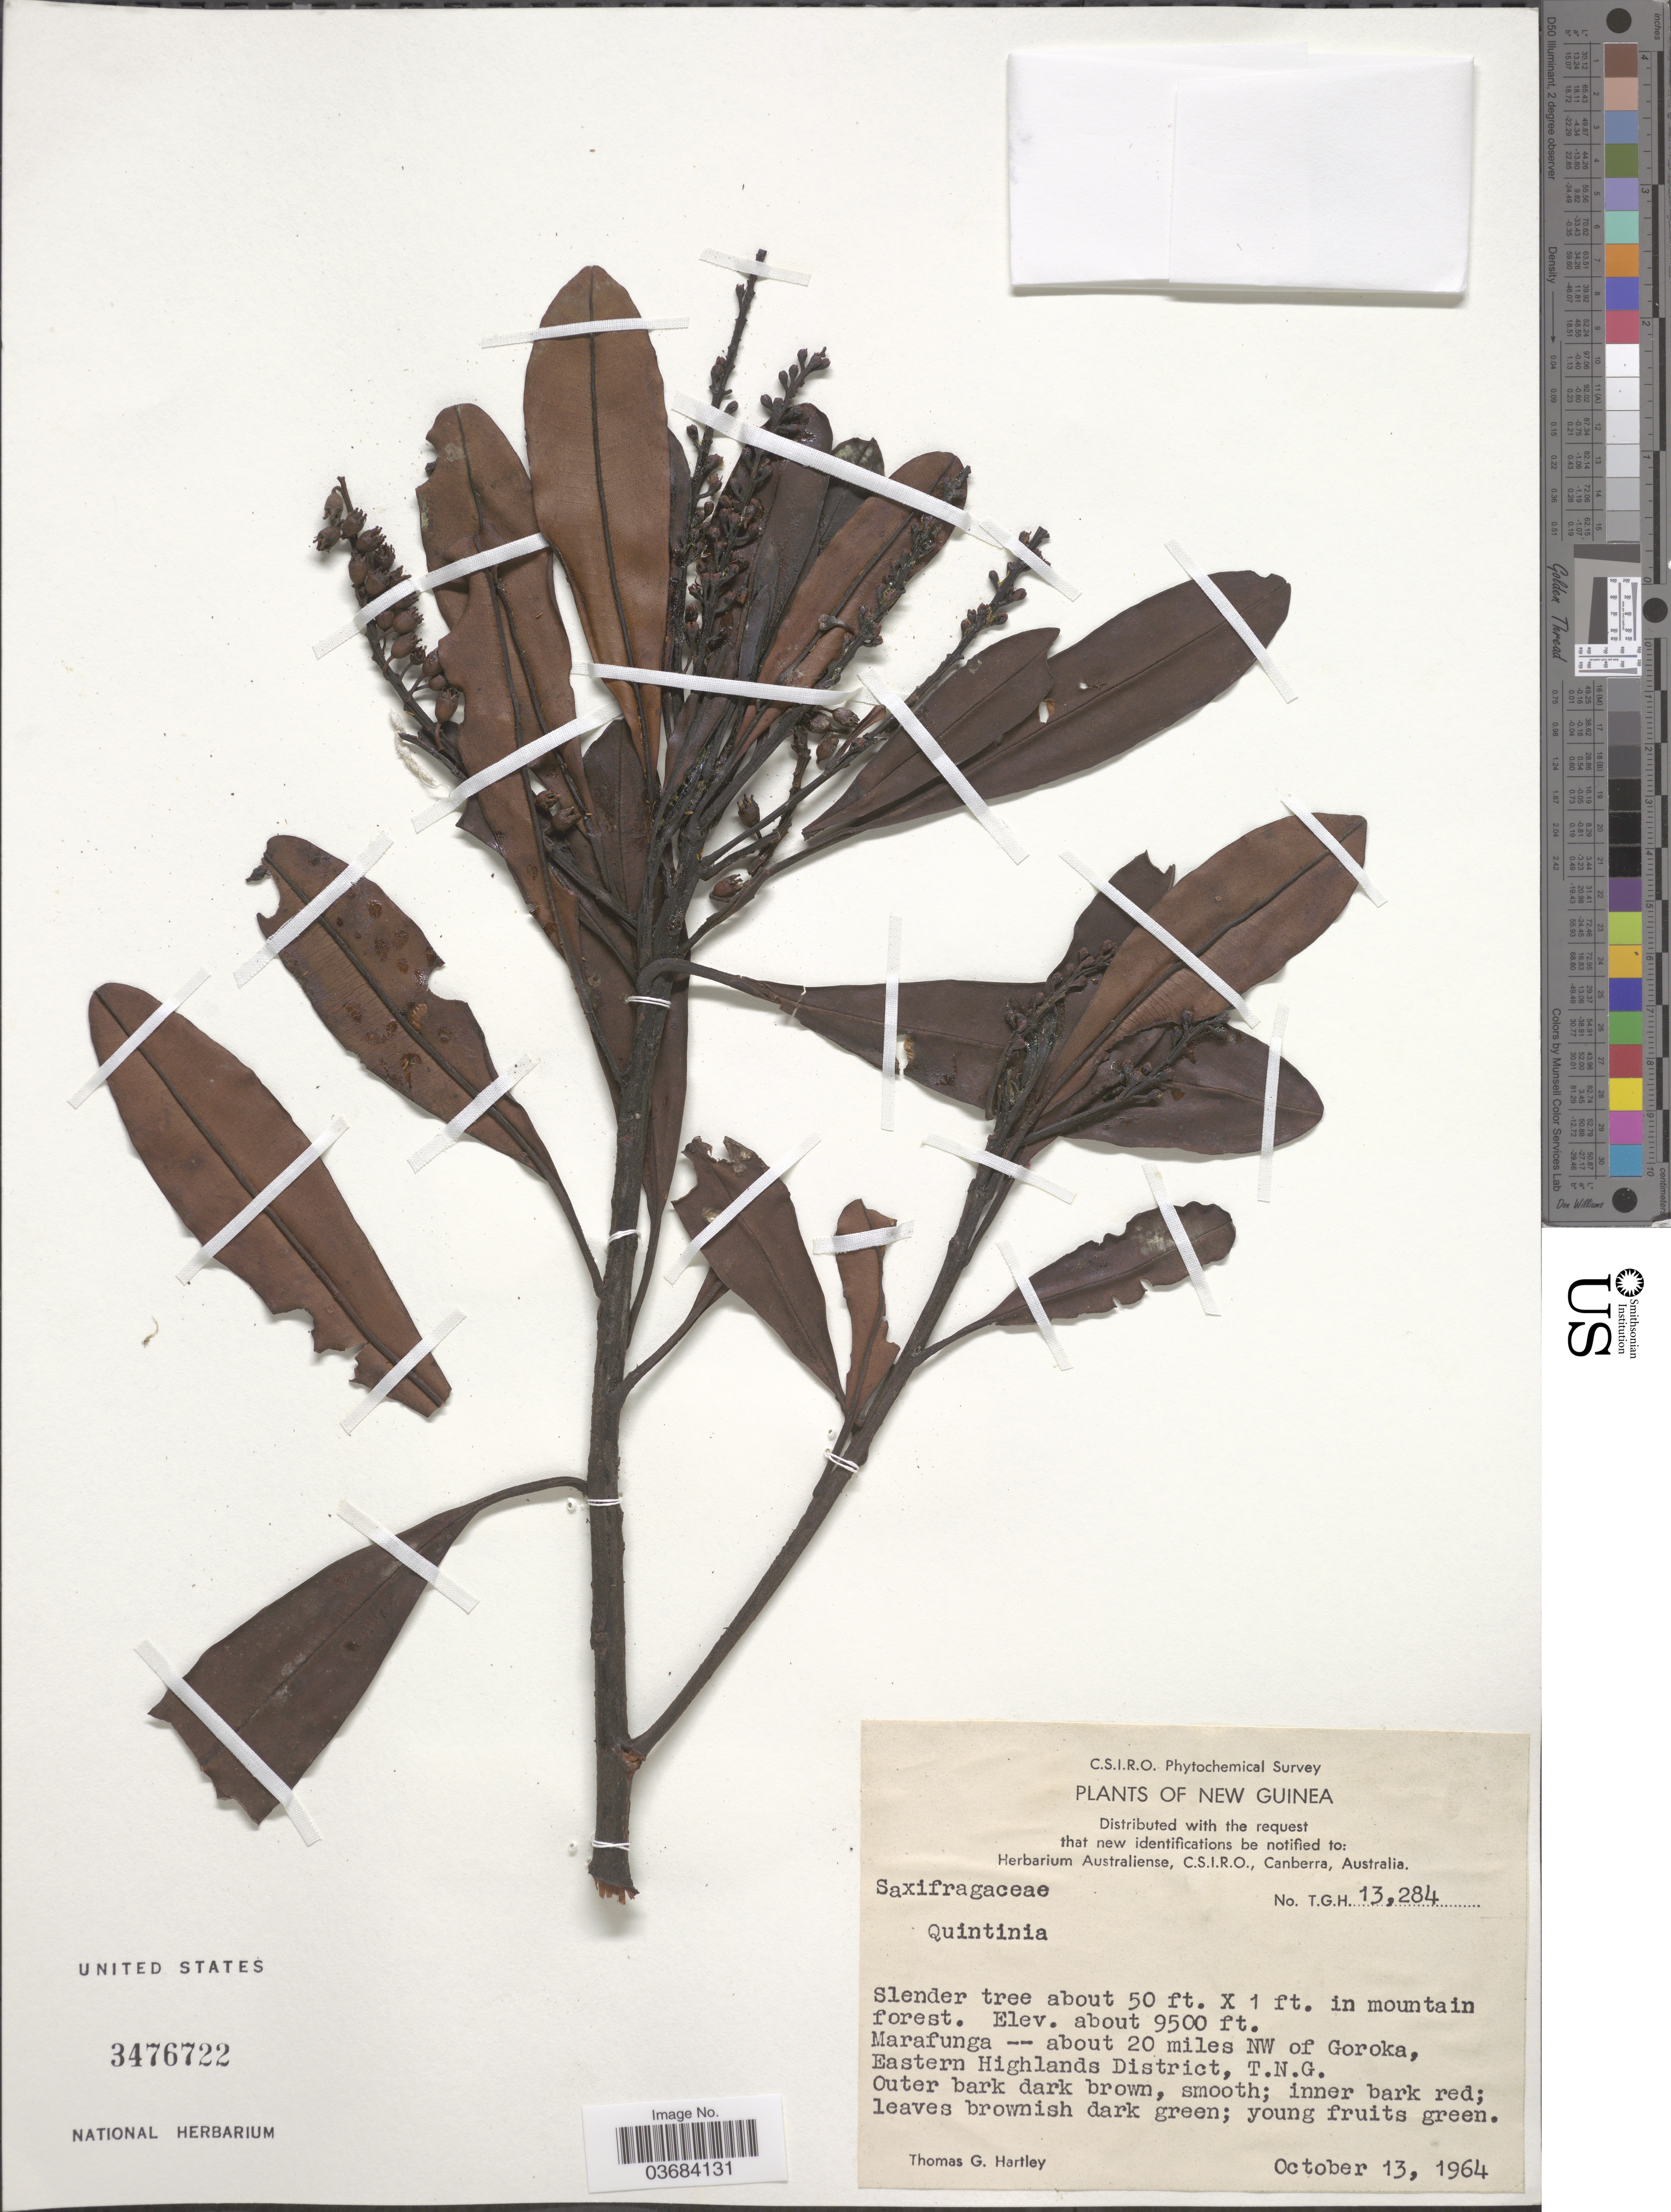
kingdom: Plantae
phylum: Tracheophyta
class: Magnoliopsida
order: Paracryphiales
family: Paracryphiaceae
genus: Quintinia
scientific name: Quintinia sp.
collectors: T. G. Hartley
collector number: T.G.H.13284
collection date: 1964-10-13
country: Papua New Guinea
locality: New Guinea. Marafunga -- about 20 miles NW of Goroka, Eastern Highlands District, T.N.G.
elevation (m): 2896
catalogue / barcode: US 3476722